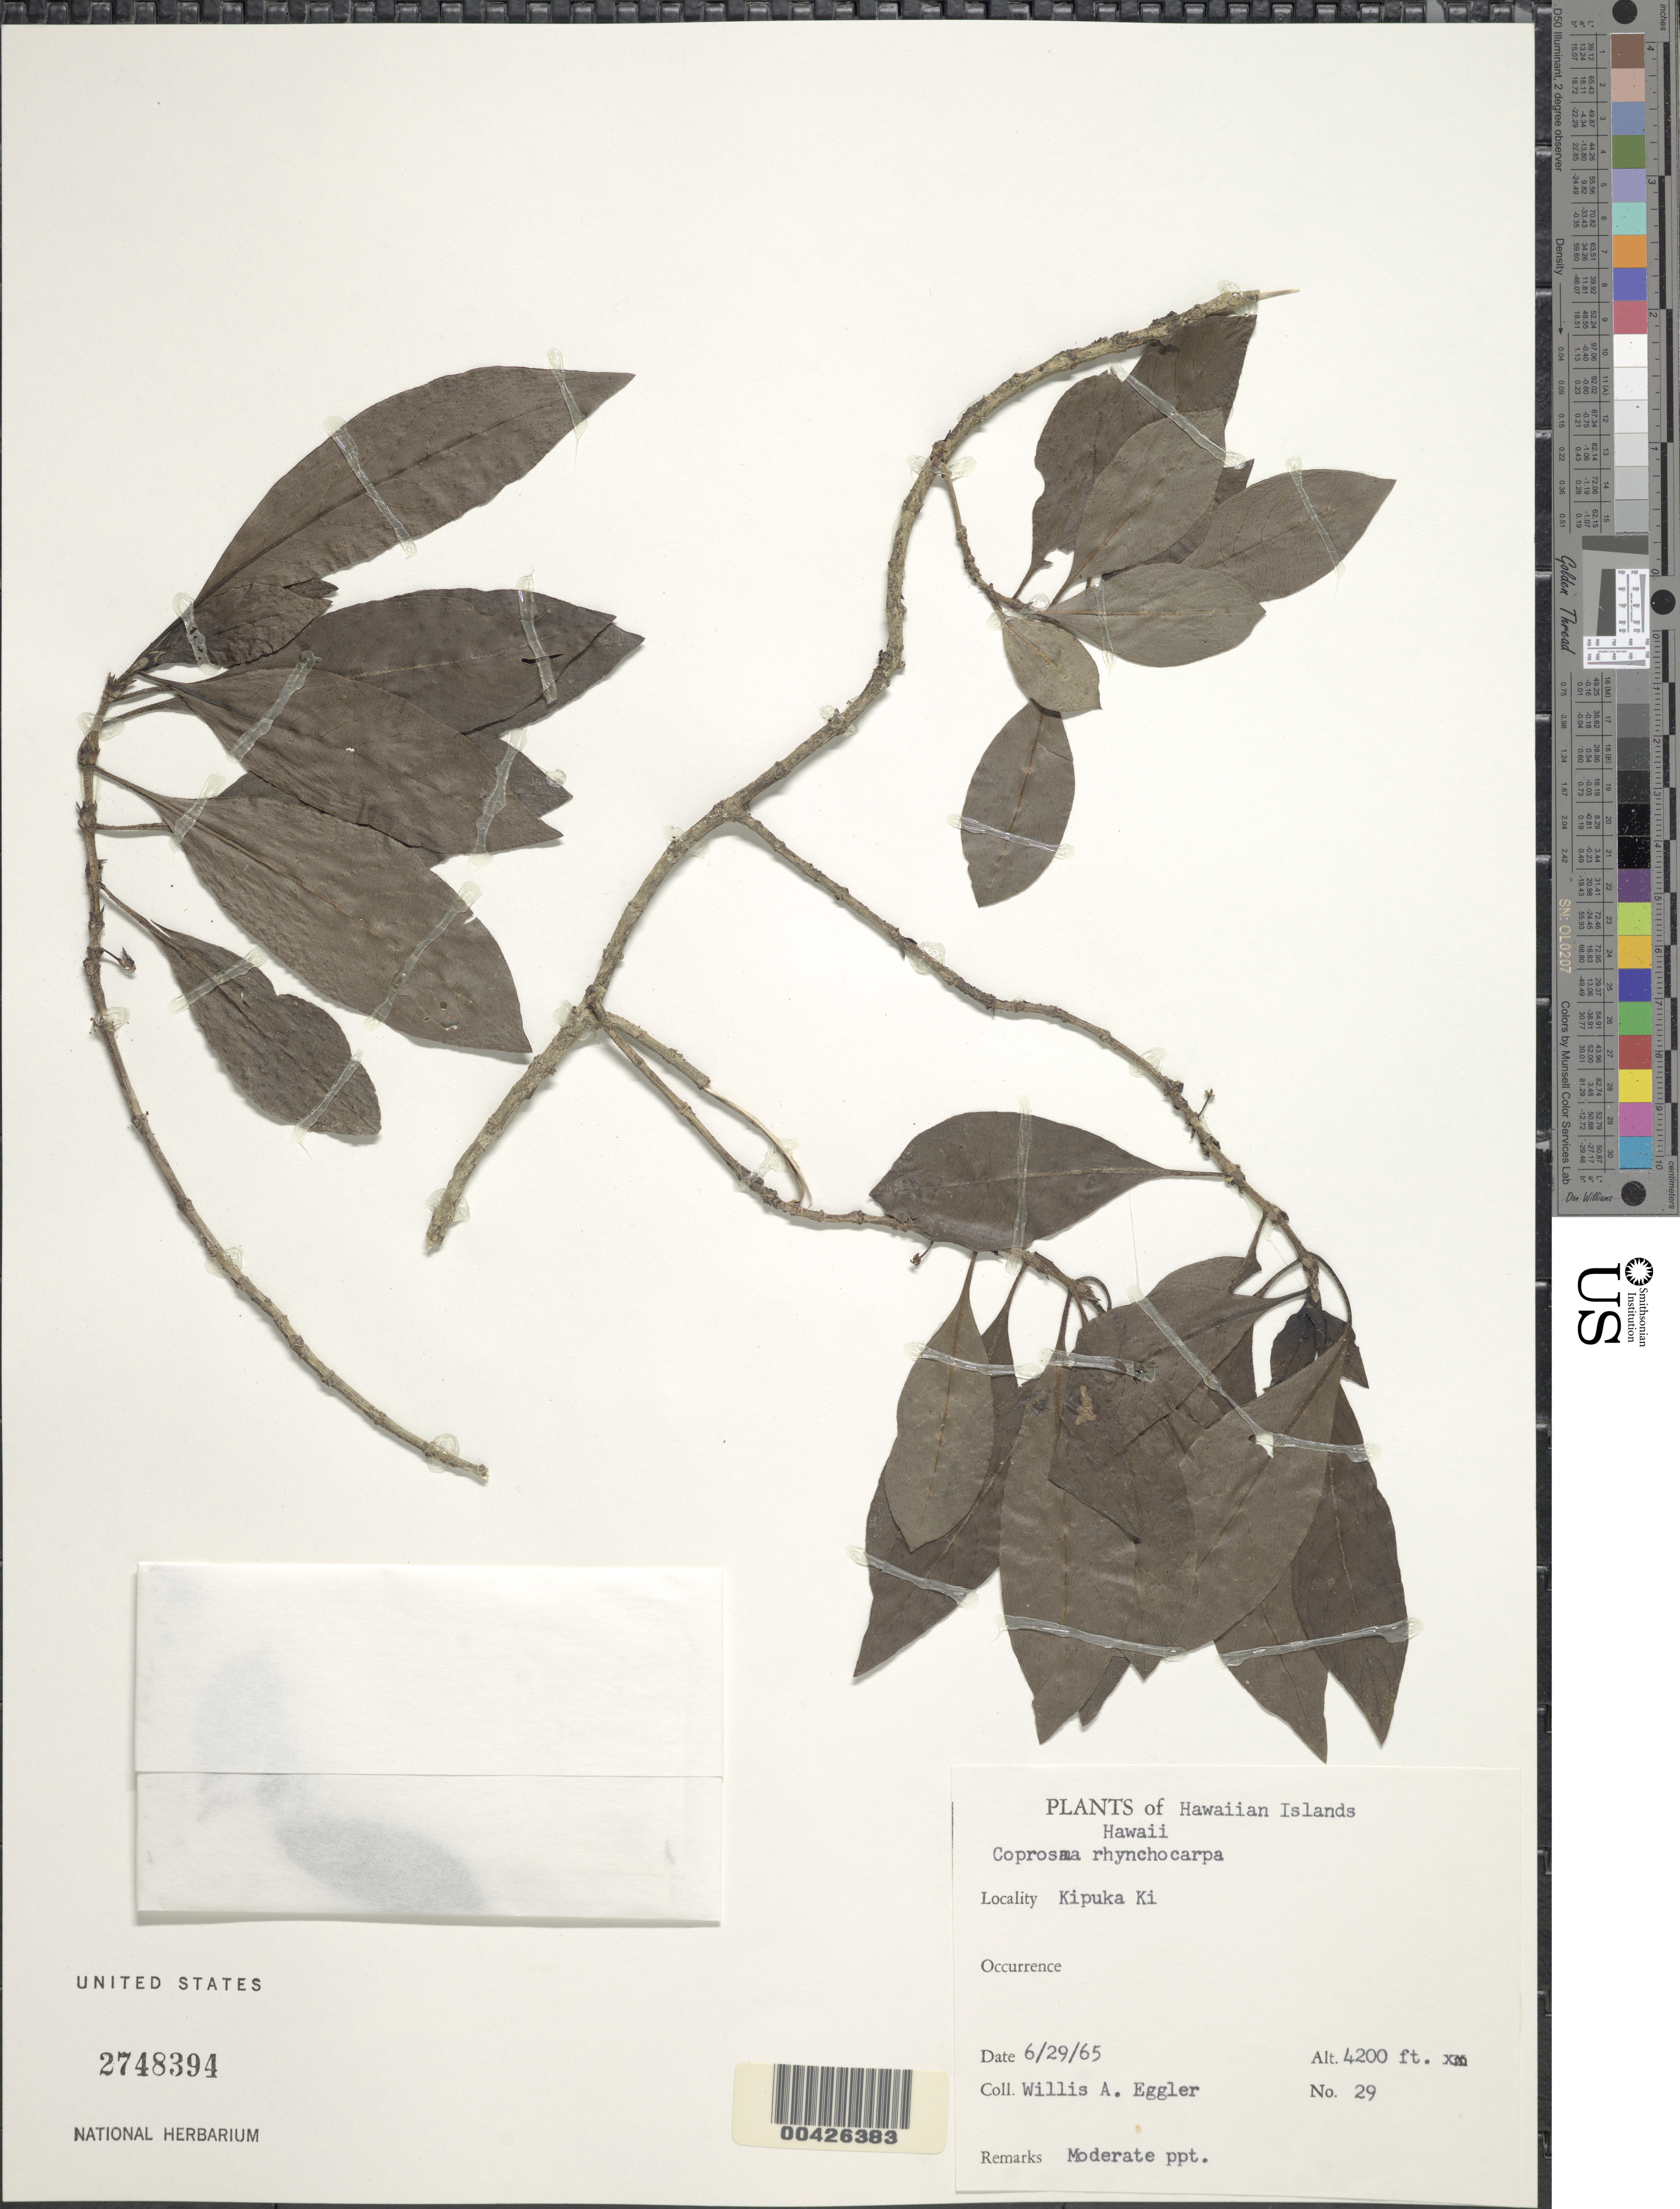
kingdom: Plantae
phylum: Tracheophyta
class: Magnoliopsida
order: Gentianales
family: Rubiaceae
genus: Coprosma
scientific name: Coprosma rhynchocarpa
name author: A. Gray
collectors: W. A. Eggler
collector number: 29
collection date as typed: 29 Jun 1965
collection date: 1965-06-29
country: United States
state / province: Hawaii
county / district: Hawaii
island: Hawaii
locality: Kipuka Ki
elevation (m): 1280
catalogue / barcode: US 2748394